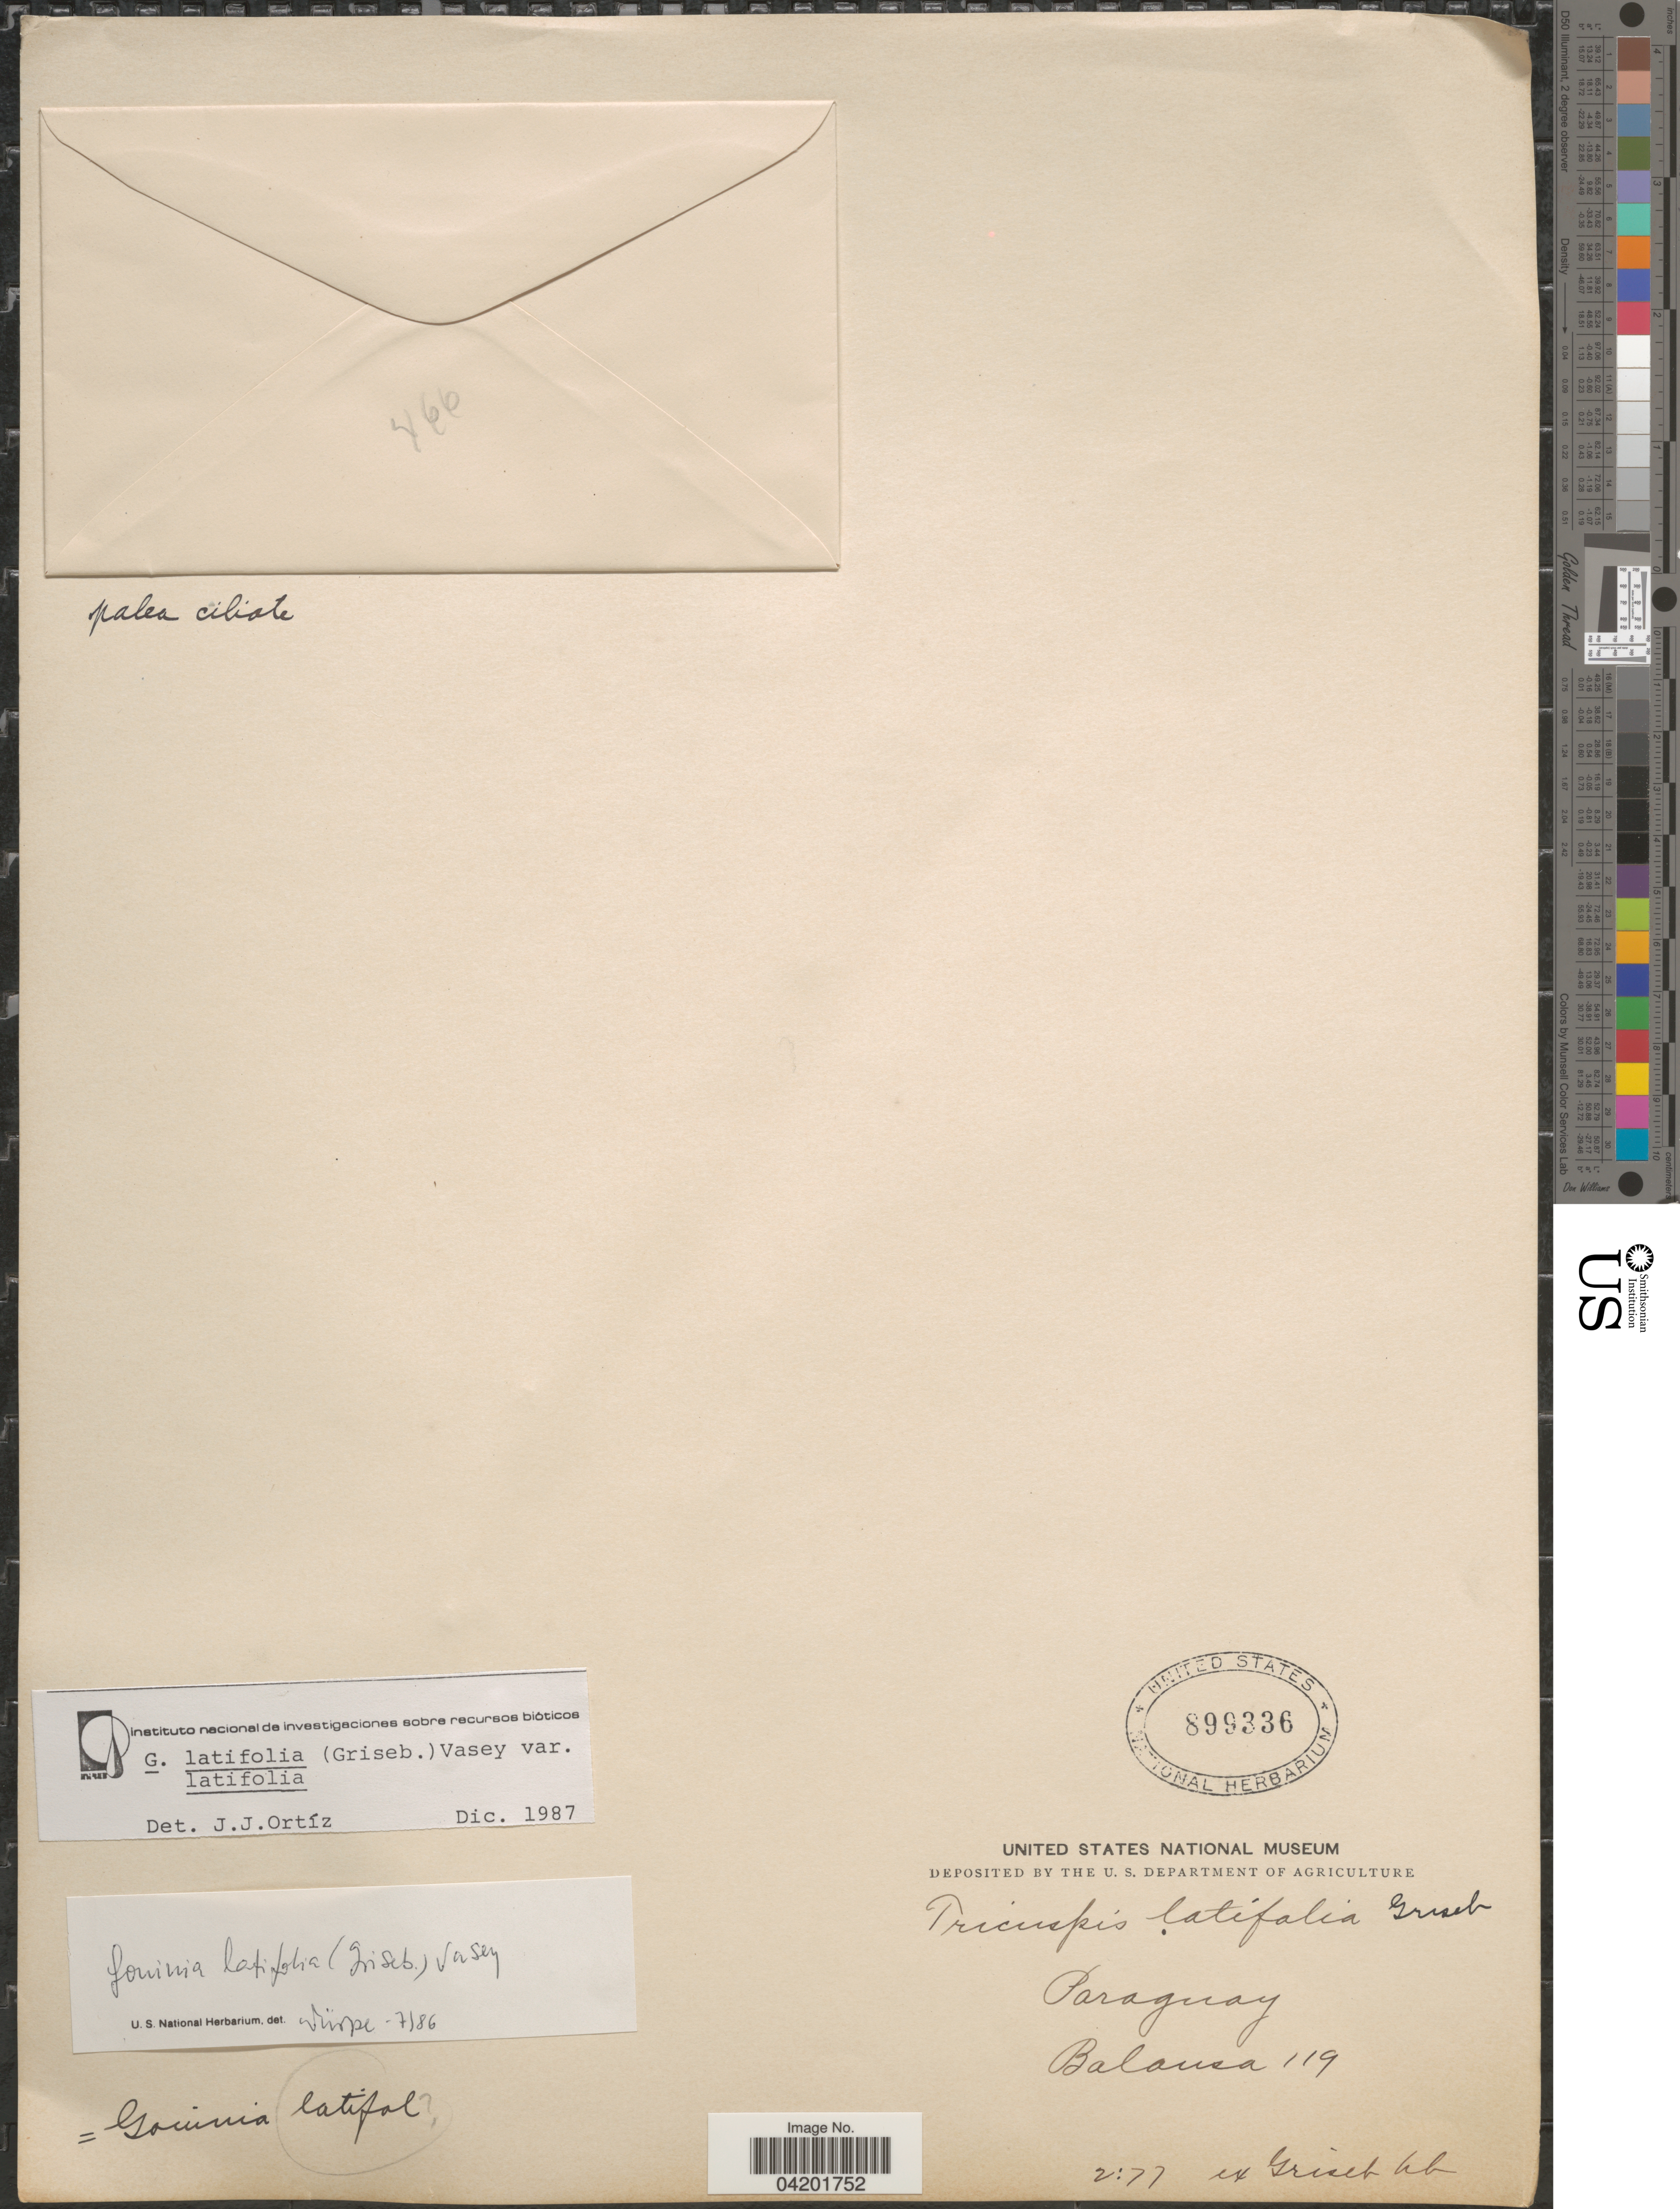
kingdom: Plantae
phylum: Tracheophyta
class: Liliopsida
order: Poales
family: Poaceae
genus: Gouinia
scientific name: Gouinia latifolia var. latifolia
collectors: -. Balansa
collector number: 119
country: Paraguay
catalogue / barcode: US 899336